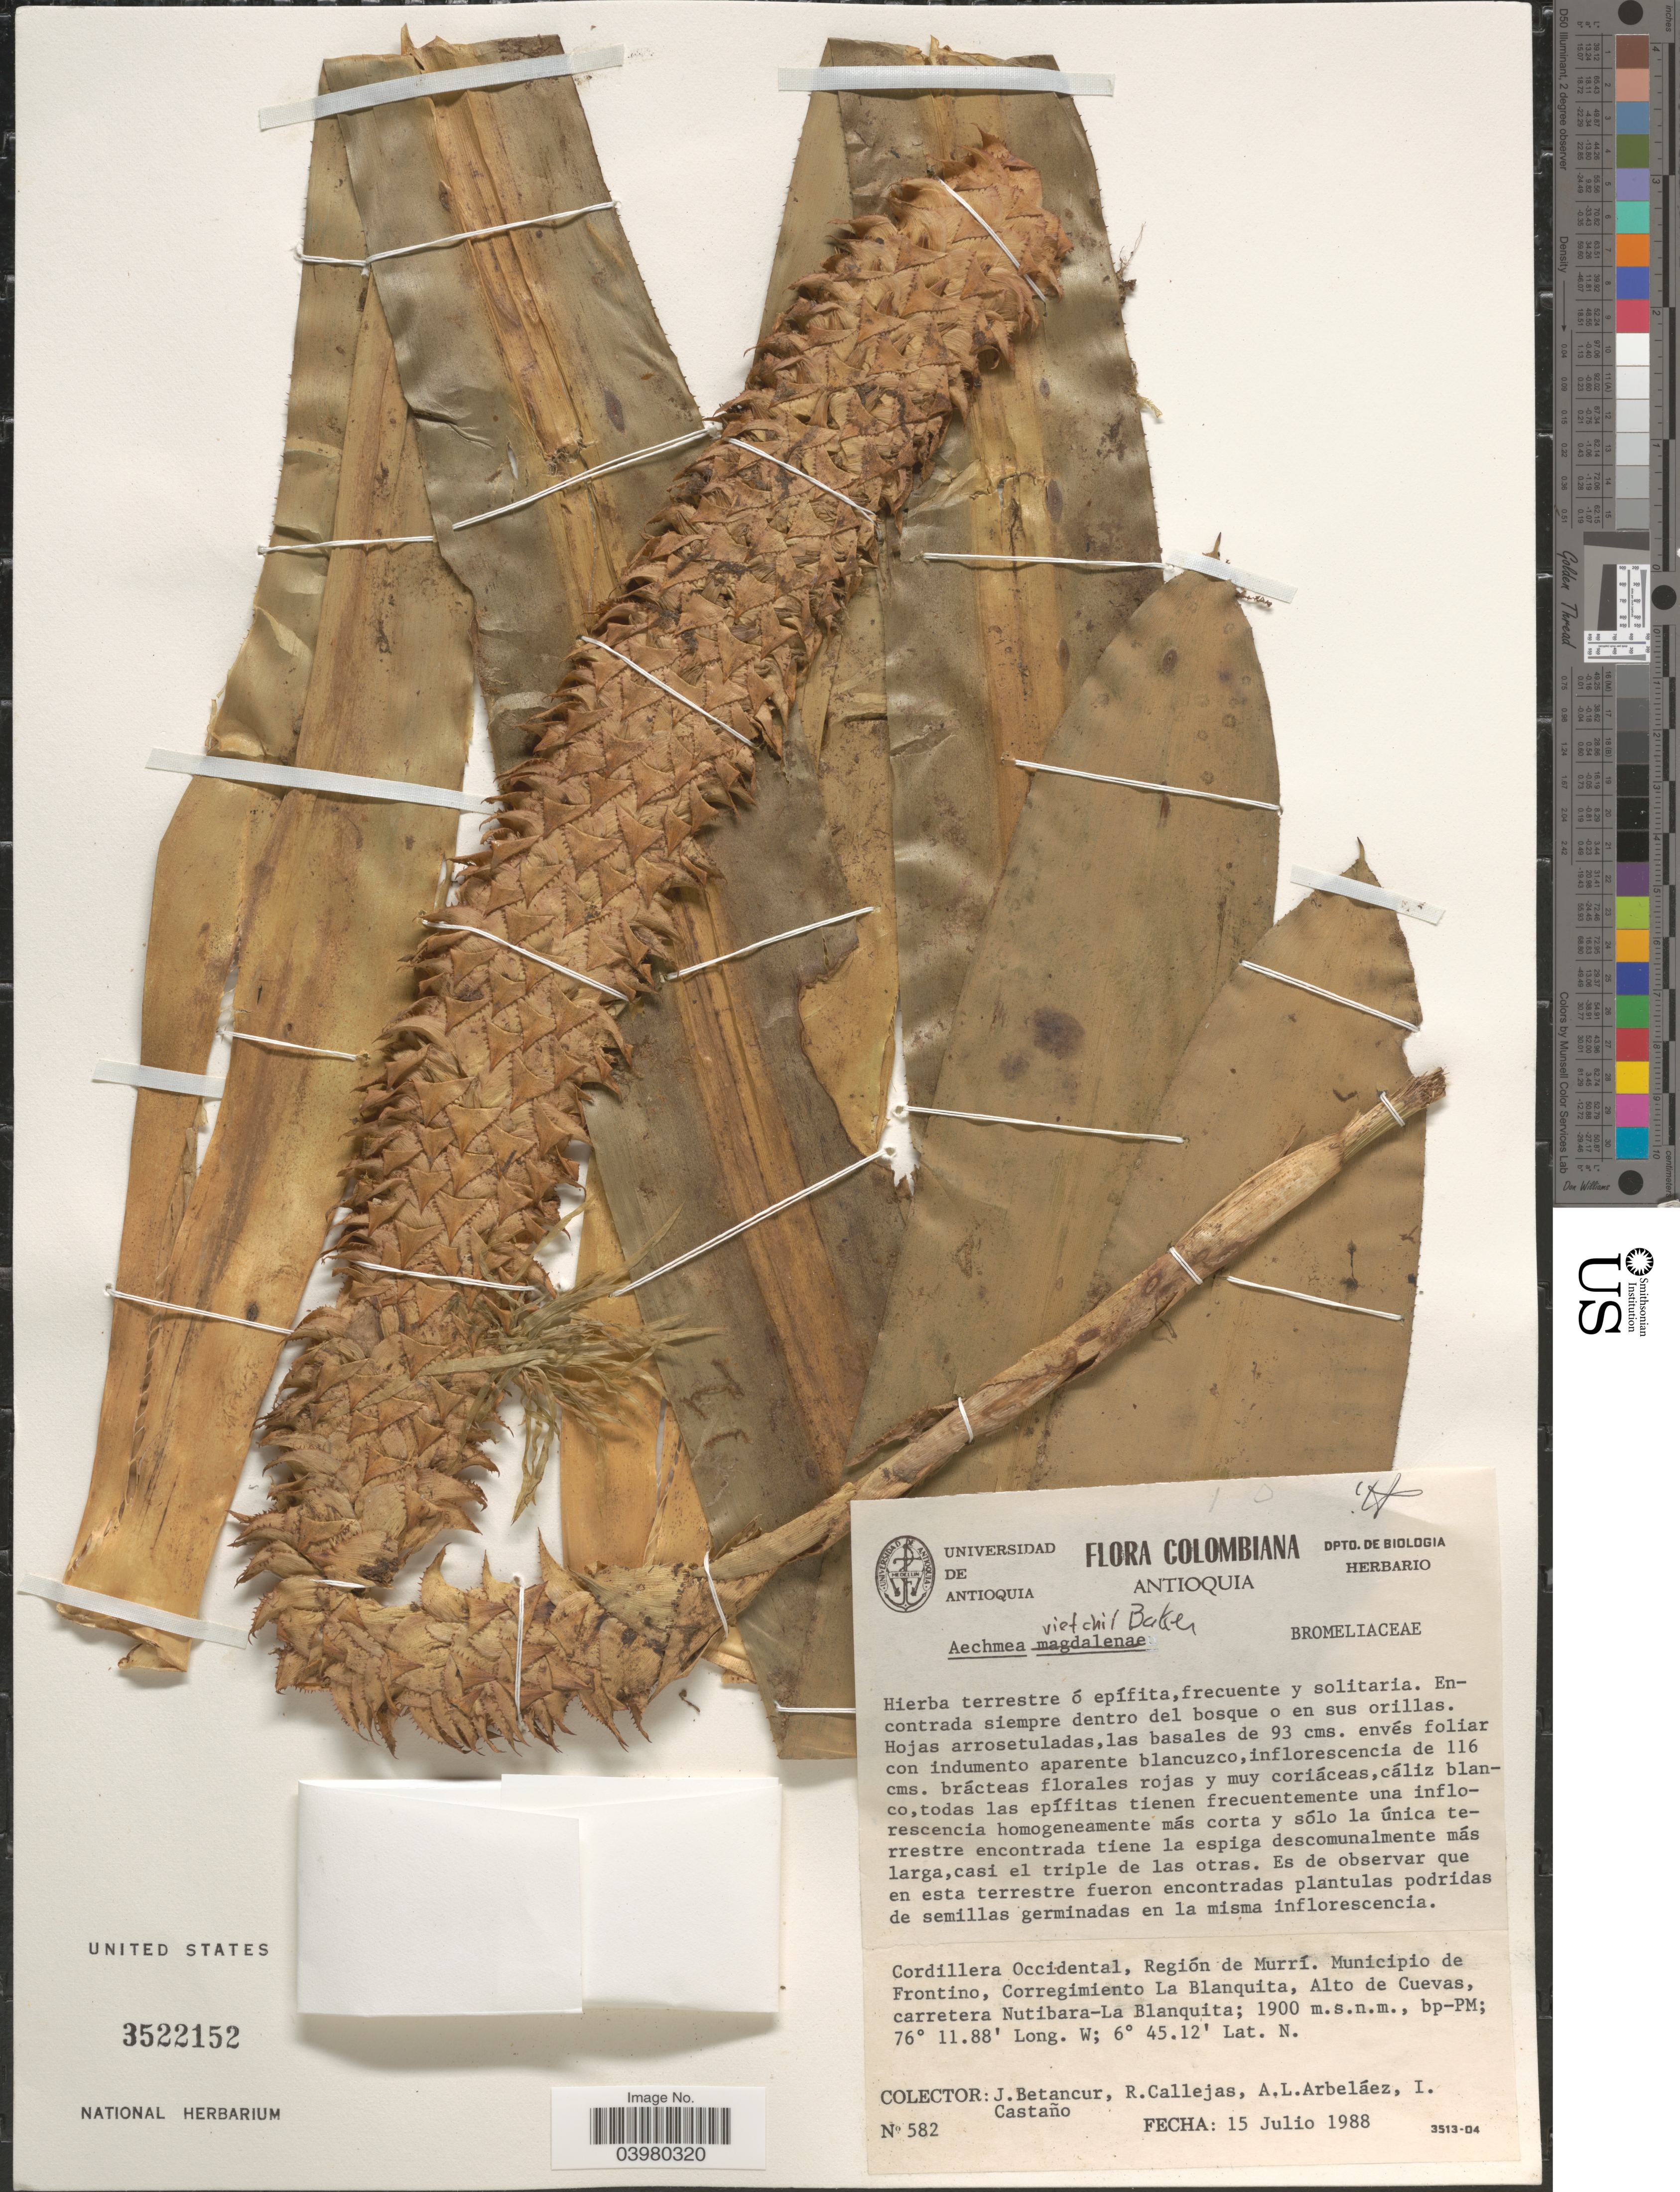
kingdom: Plantae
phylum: Tracheophyta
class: Liliopsida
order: Poales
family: Bromeliaceae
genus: Aechmea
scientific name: Aechmea veitchii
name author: Baker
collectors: J. Betancur, R. Callejas, A. Arbeláez Alvarez & I. Castaño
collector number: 582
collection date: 1988-07-15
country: Colombia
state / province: Antioquia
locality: Cordillera Occidental, Región de Murrí. Municipio de Frontino, Corregimiento La Blanquita, Alto de Cuevas, carretera Nutibara-La Blanquita.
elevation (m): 1900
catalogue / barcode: US 3522152